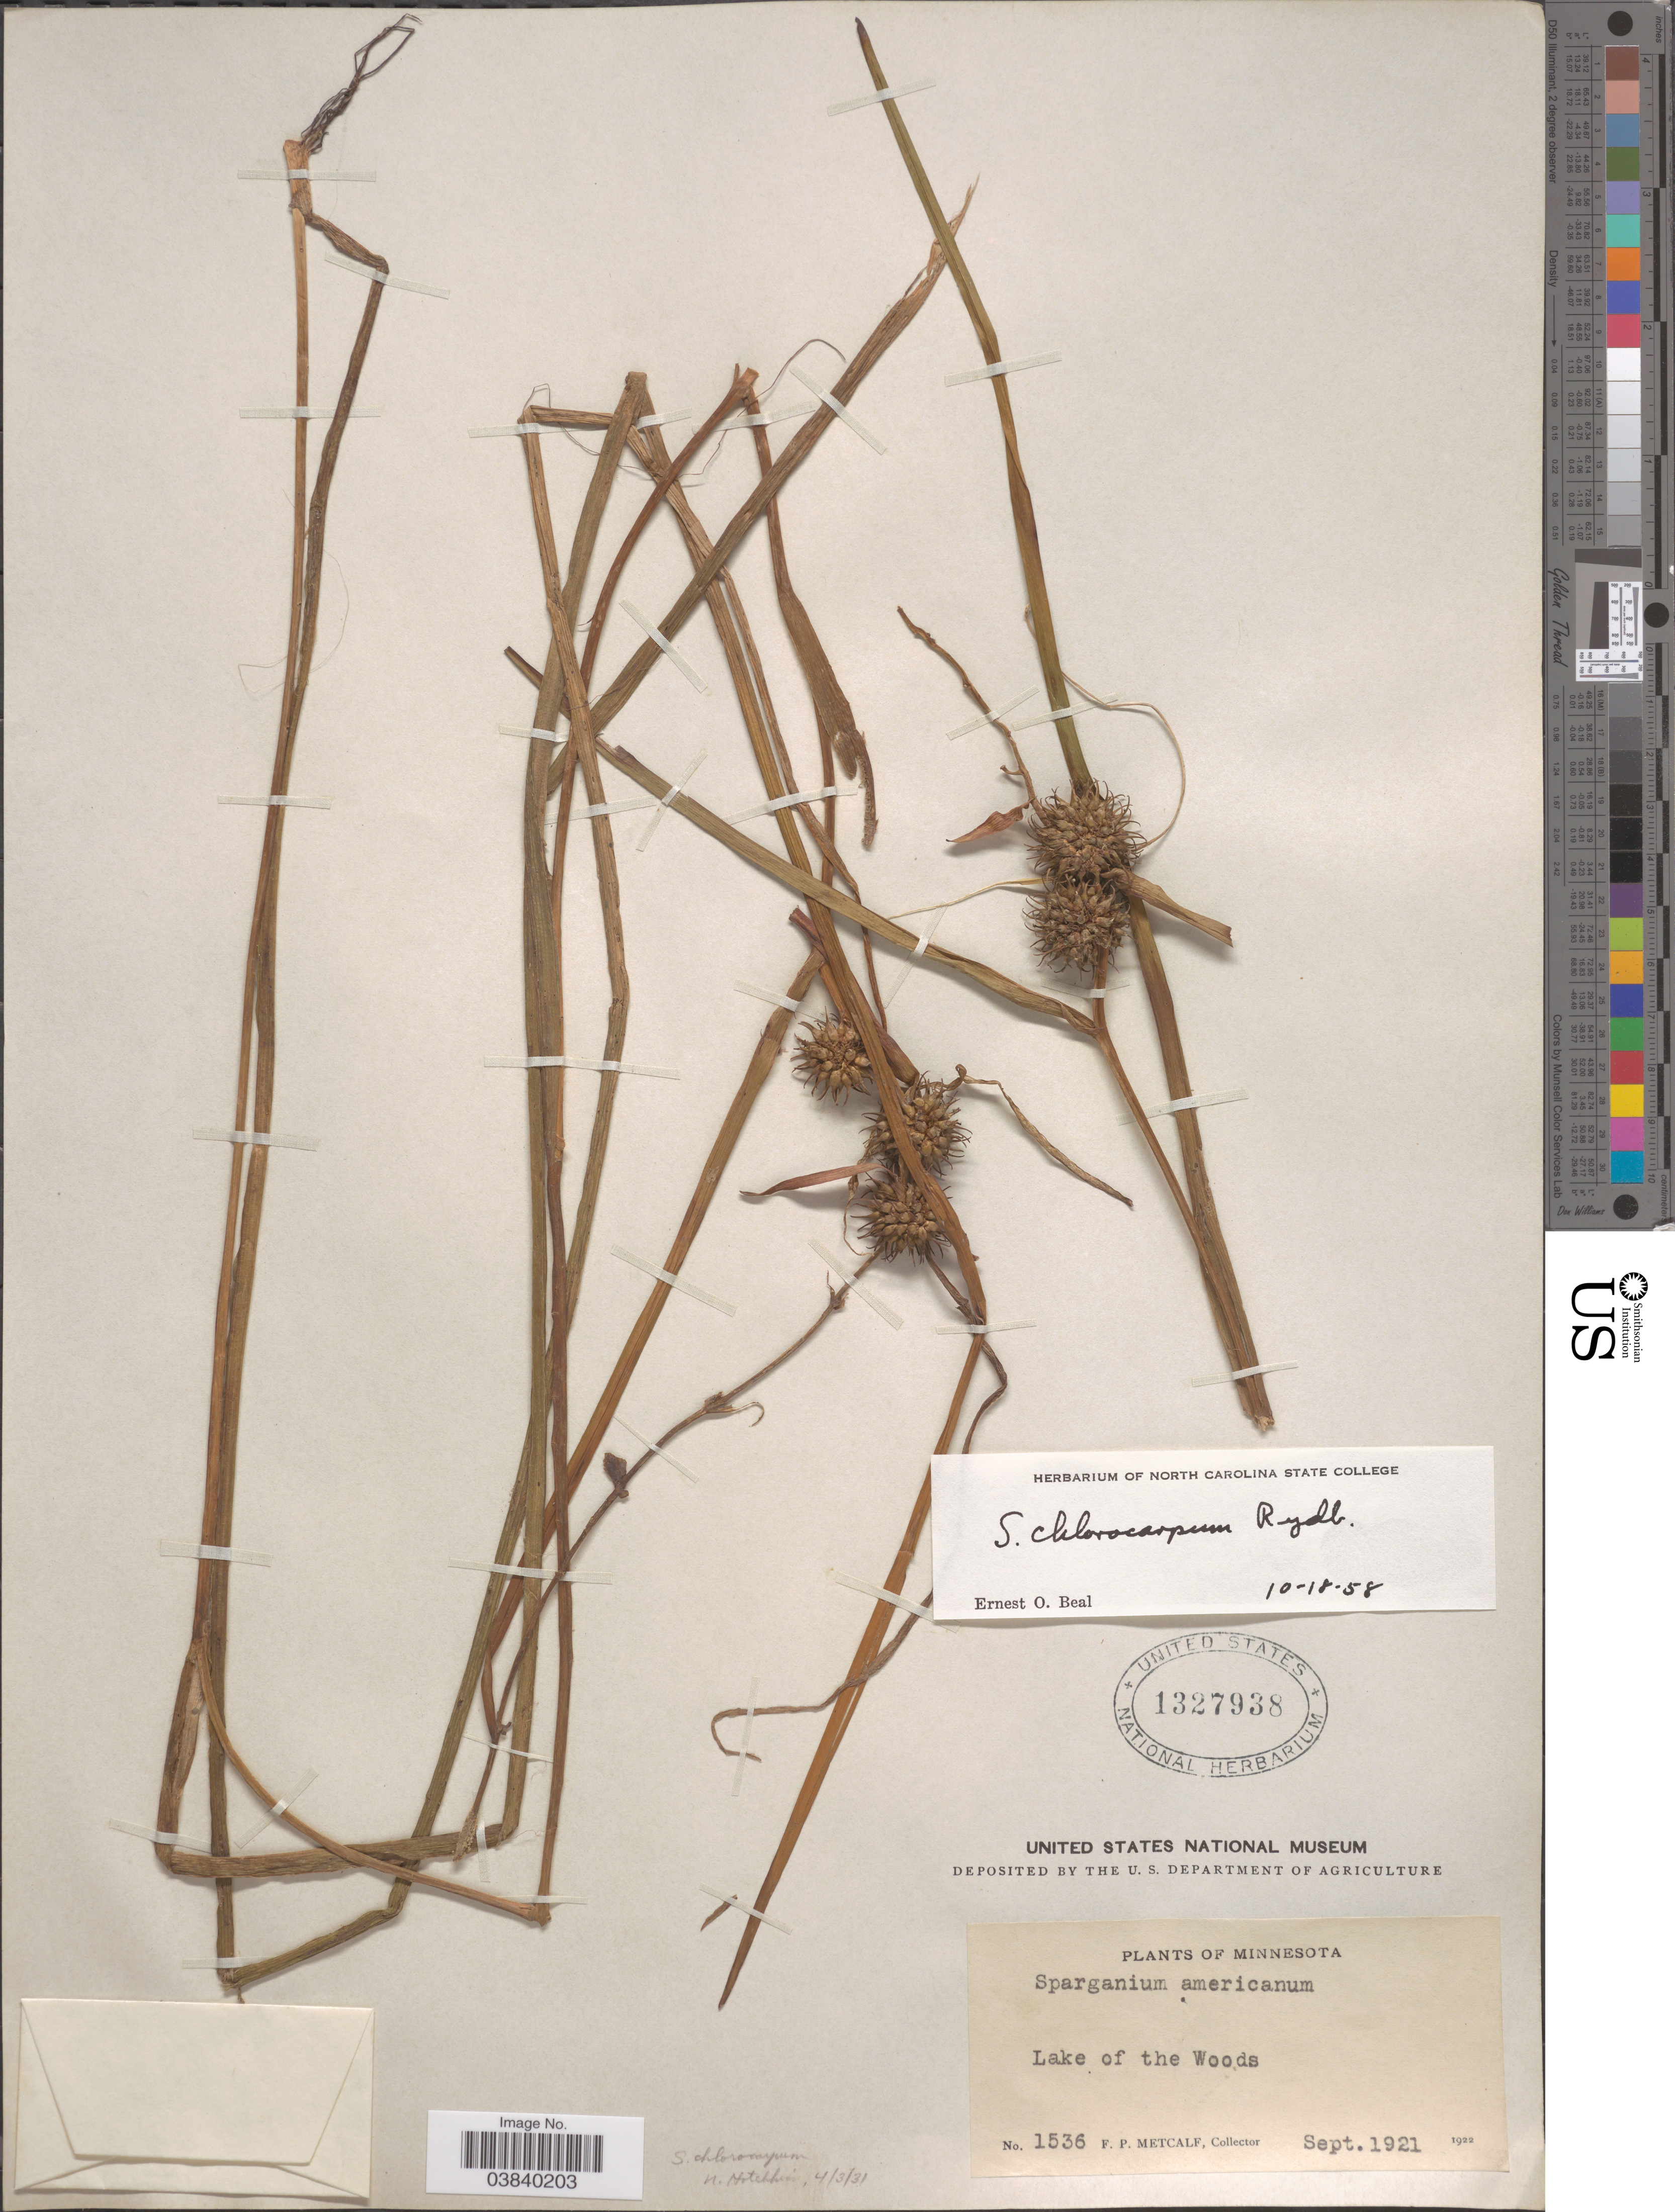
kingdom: Plantae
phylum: Tracheophyta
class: Liliopsida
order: Poales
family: Typhaceae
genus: Sparganium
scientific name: Sparganium chlorocarpum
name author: Rydb.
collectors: F. Metcalf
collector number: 1536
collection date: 1921-09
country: United States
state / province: Minnesota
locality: Lake of the Woods.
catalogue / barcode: US 1327938